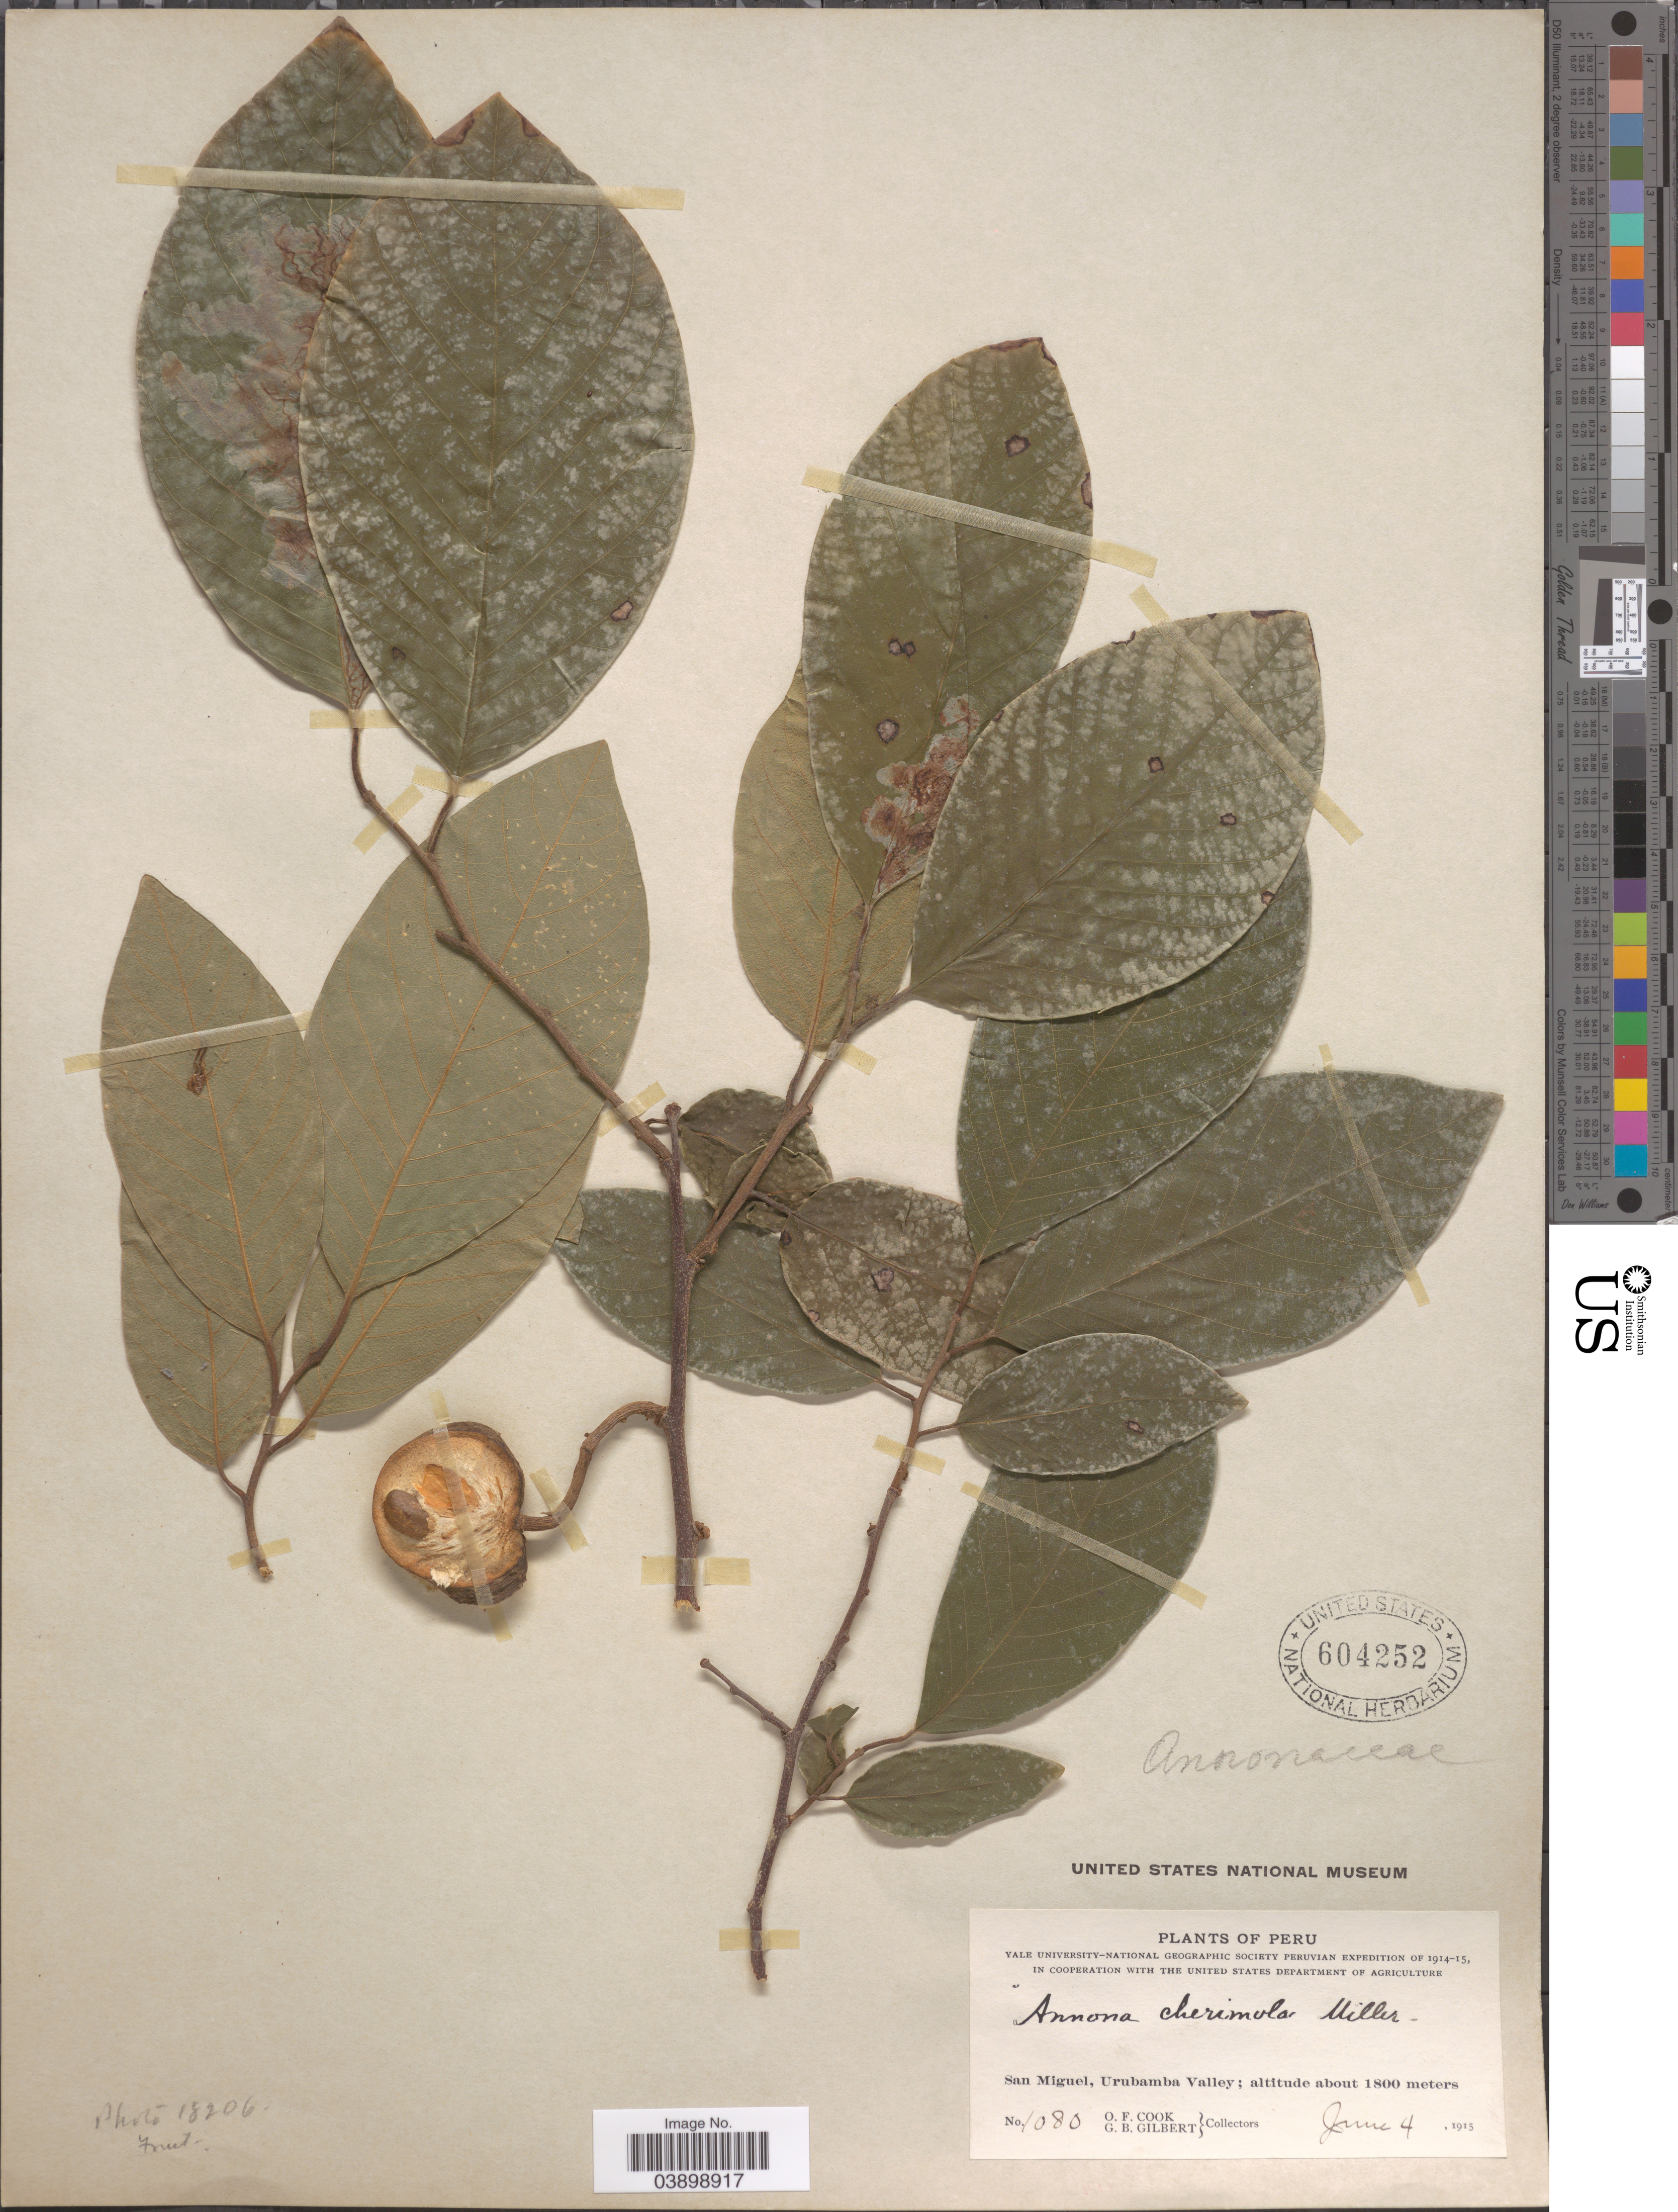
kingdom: Plantae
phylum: Tracheophyta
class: Magnoliopsida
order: Magnoliales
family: Annonaceae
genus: Annona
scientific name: Annona cherimola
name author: Mill.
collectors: O. F. Cook & G. B. Gilbert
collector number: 1080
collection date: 1915-06-04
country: Peru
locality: San Miguel, Urubamba Valley.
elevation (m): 1800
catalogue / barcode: US 604252